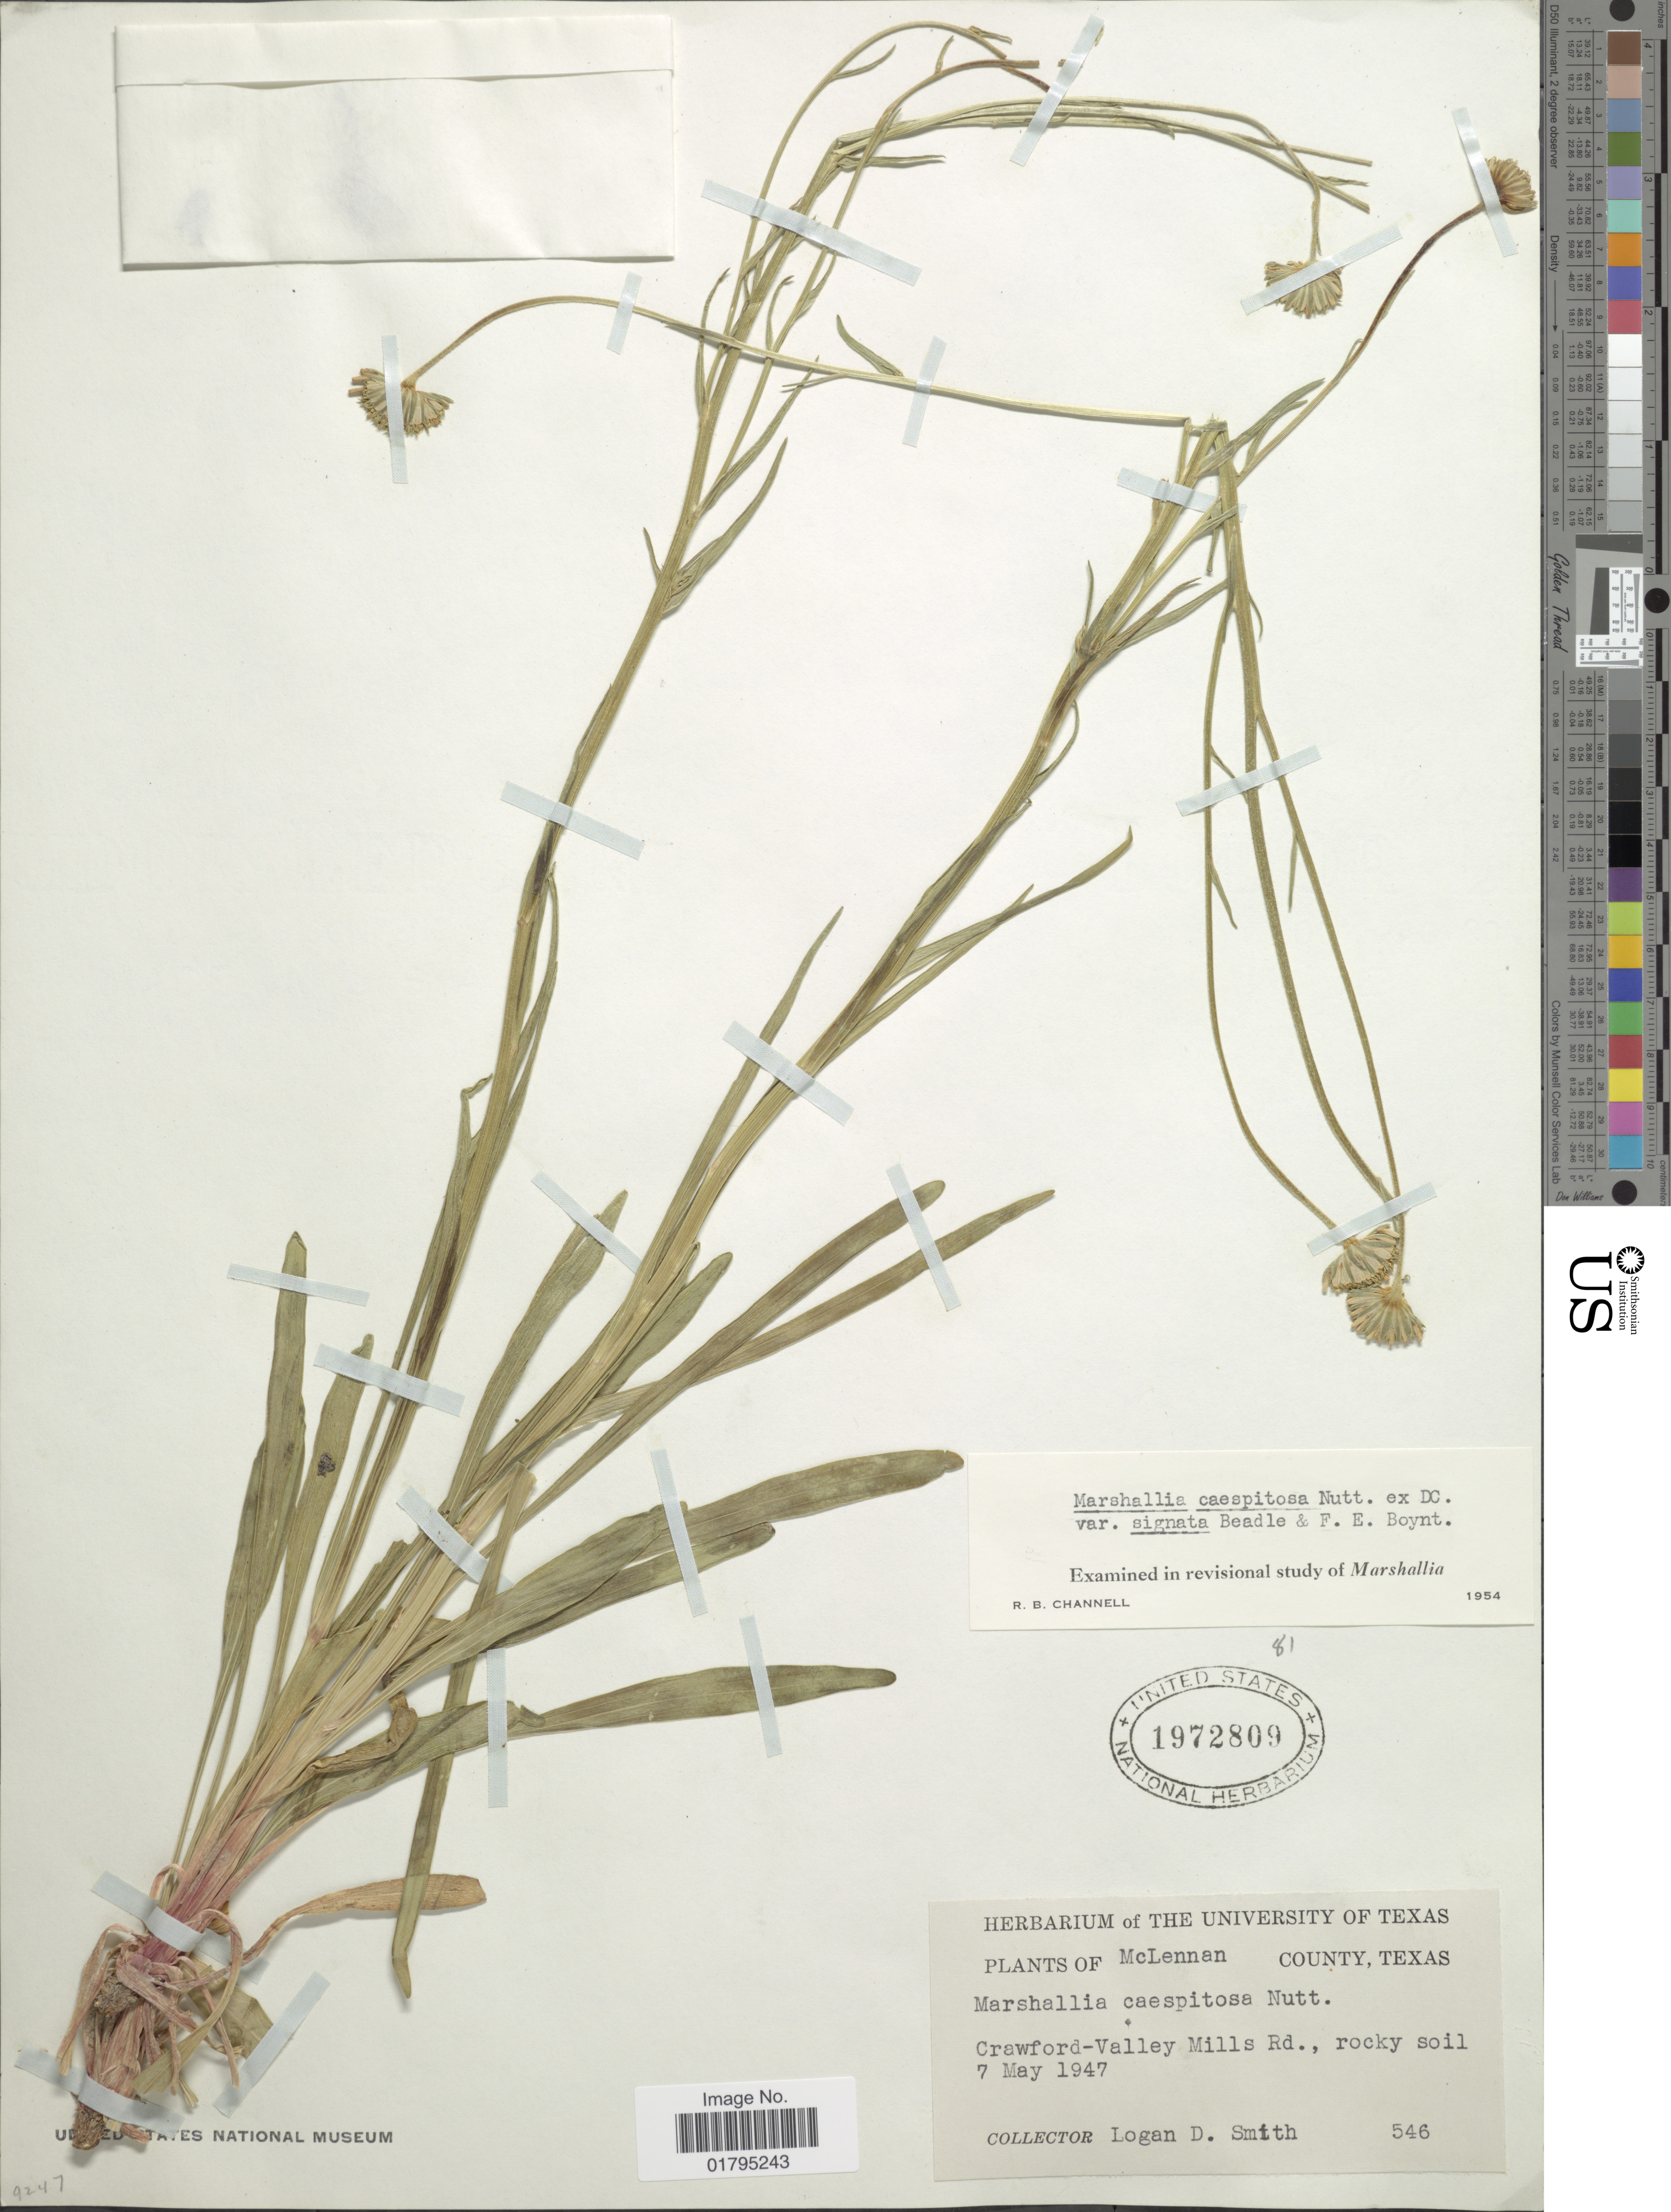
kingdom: Plantae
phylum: Tracheophyta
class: Magnoliopsida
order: Asterales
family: Asteraceae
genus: Marshallia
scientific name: Marshallia caespitosa var. signata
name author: Beadle & F.E. Boynton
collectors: L. Smith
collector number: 546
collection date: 1947-05-07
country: United States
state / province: Texas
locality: McLennen, County, Texas. Crawford-Valley Mills Rd. rocky soil.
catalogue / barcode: US 1972809